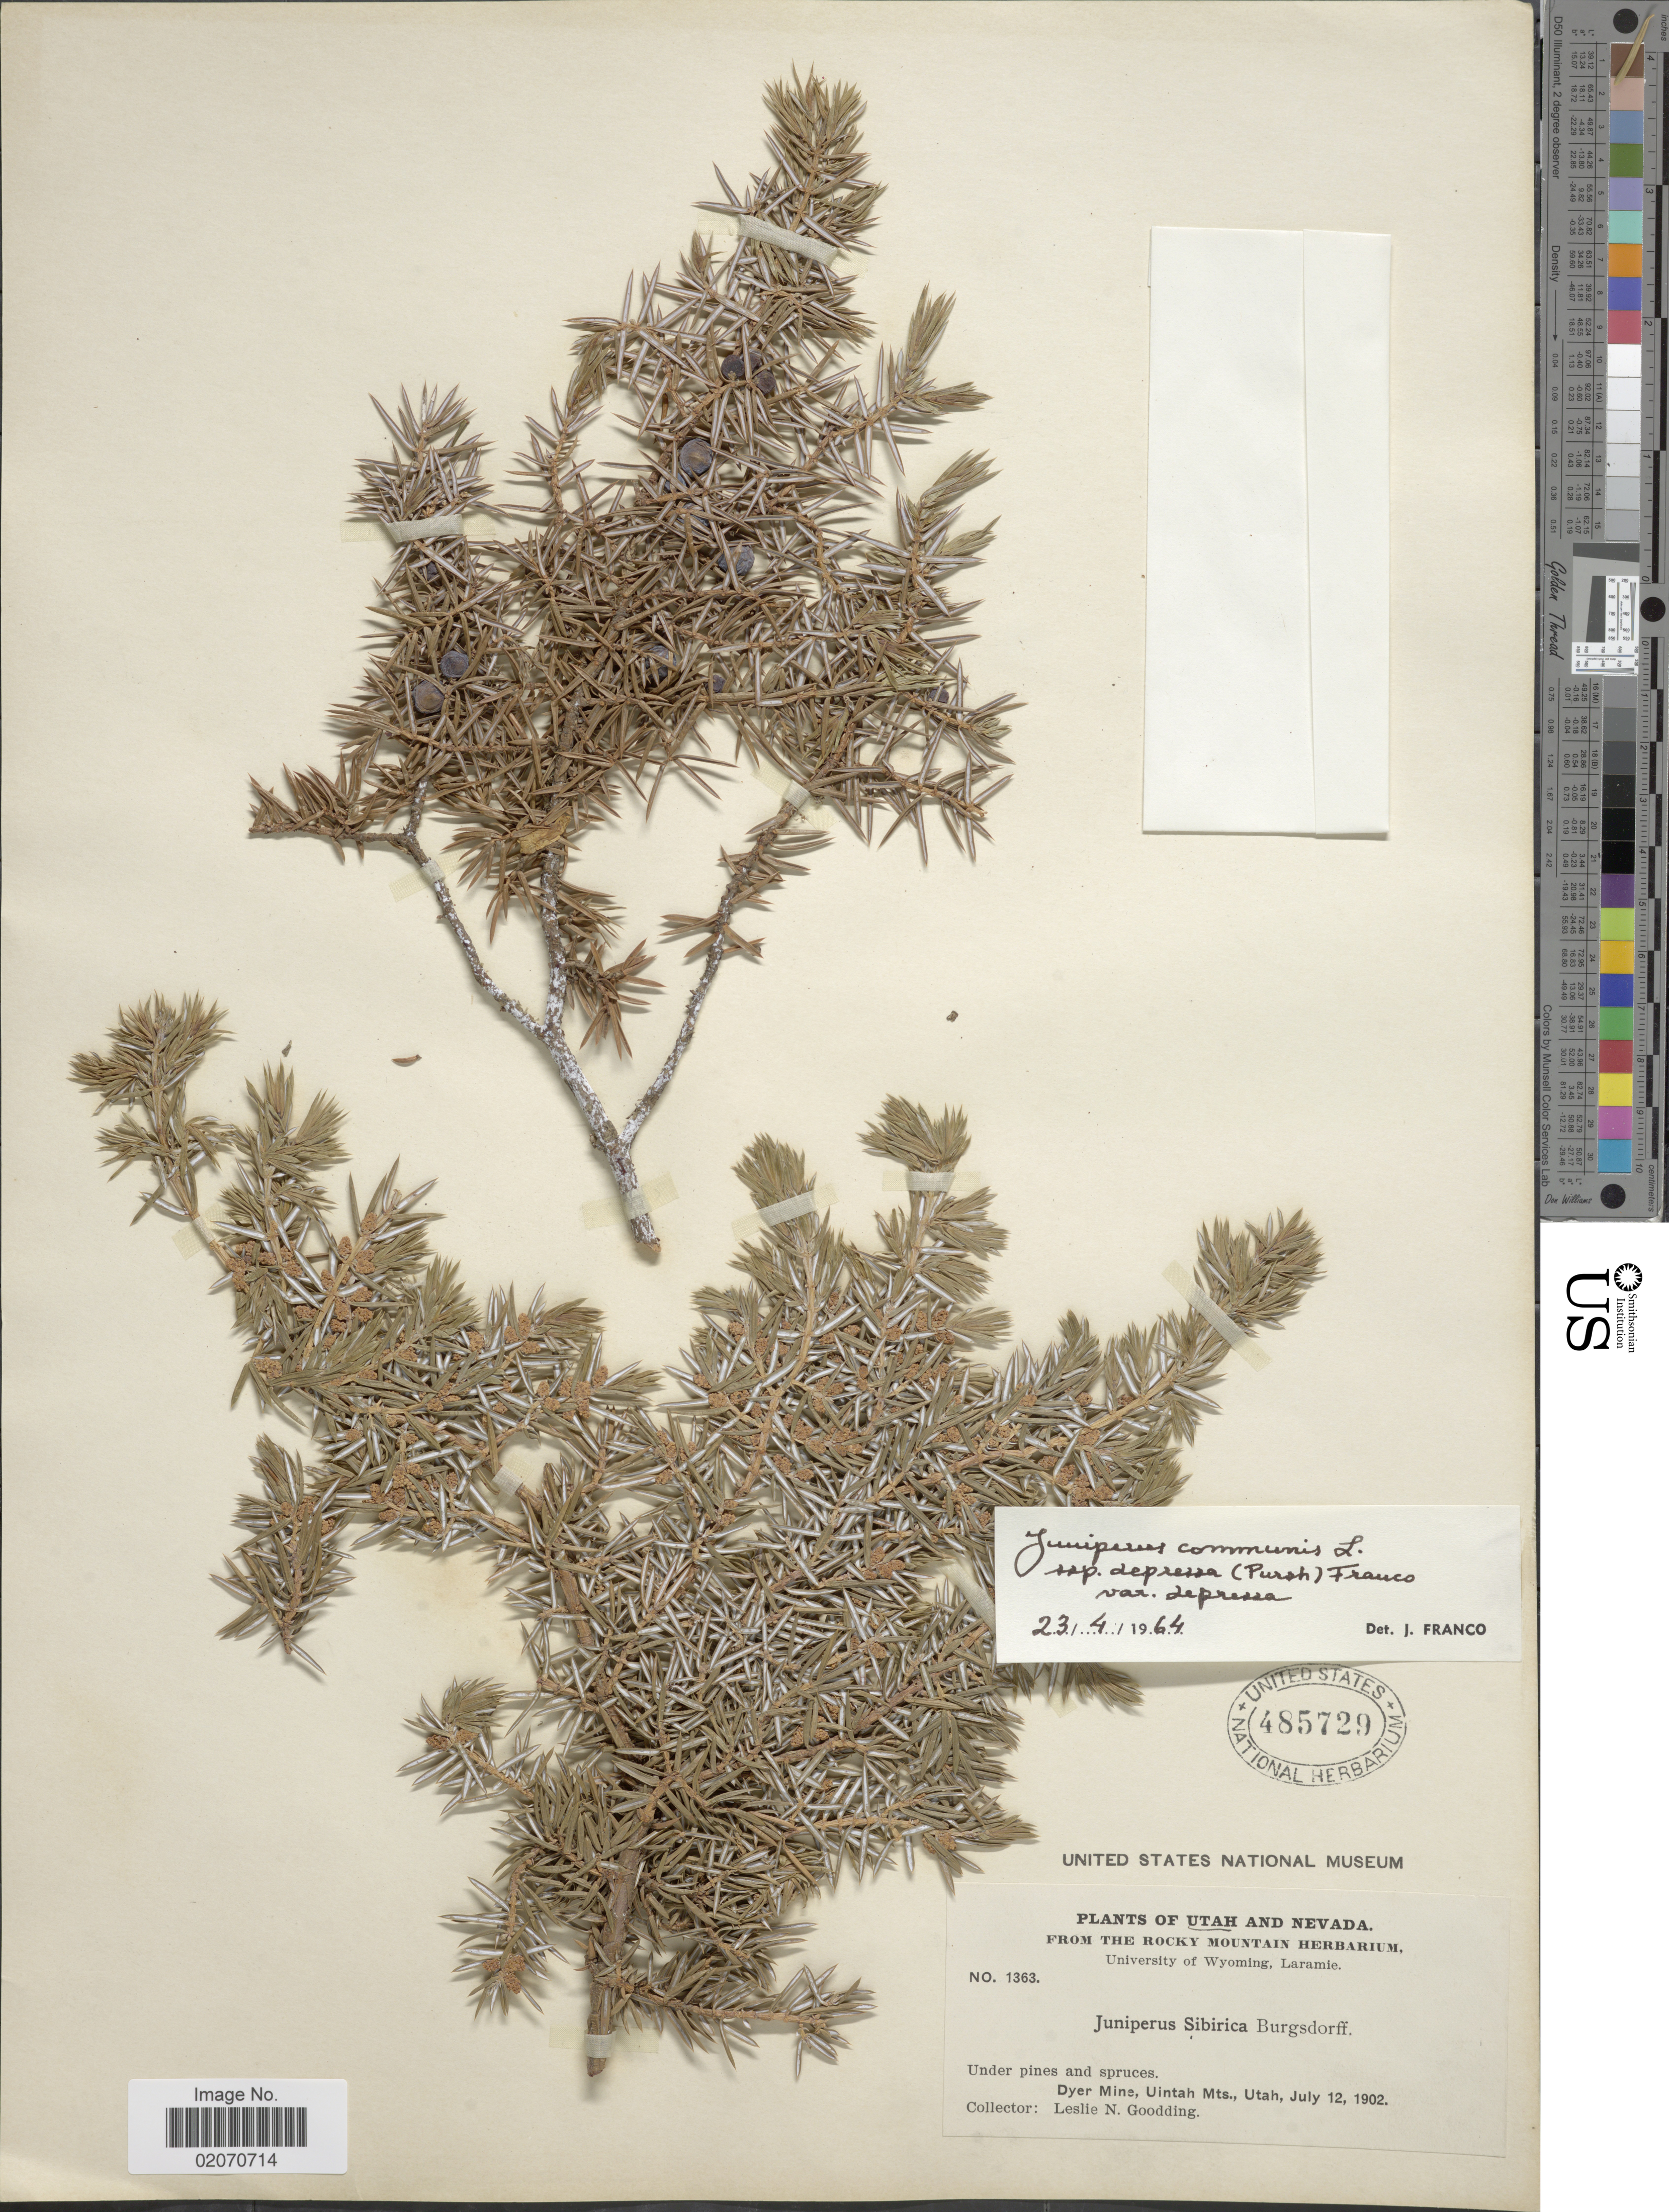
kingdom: Plantae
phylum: Tracheophyta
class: Pinopsida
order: Pinales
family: Cupressaceae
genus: Juniperus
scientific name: Juniperus communis subsp. depressa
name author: (Pursh) Franco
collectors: L. N. Goodding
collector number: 1363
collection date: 1902-07-12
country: United States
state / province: Utah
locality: Dyer Mine, Uintah Mts.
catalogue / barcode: US 485729